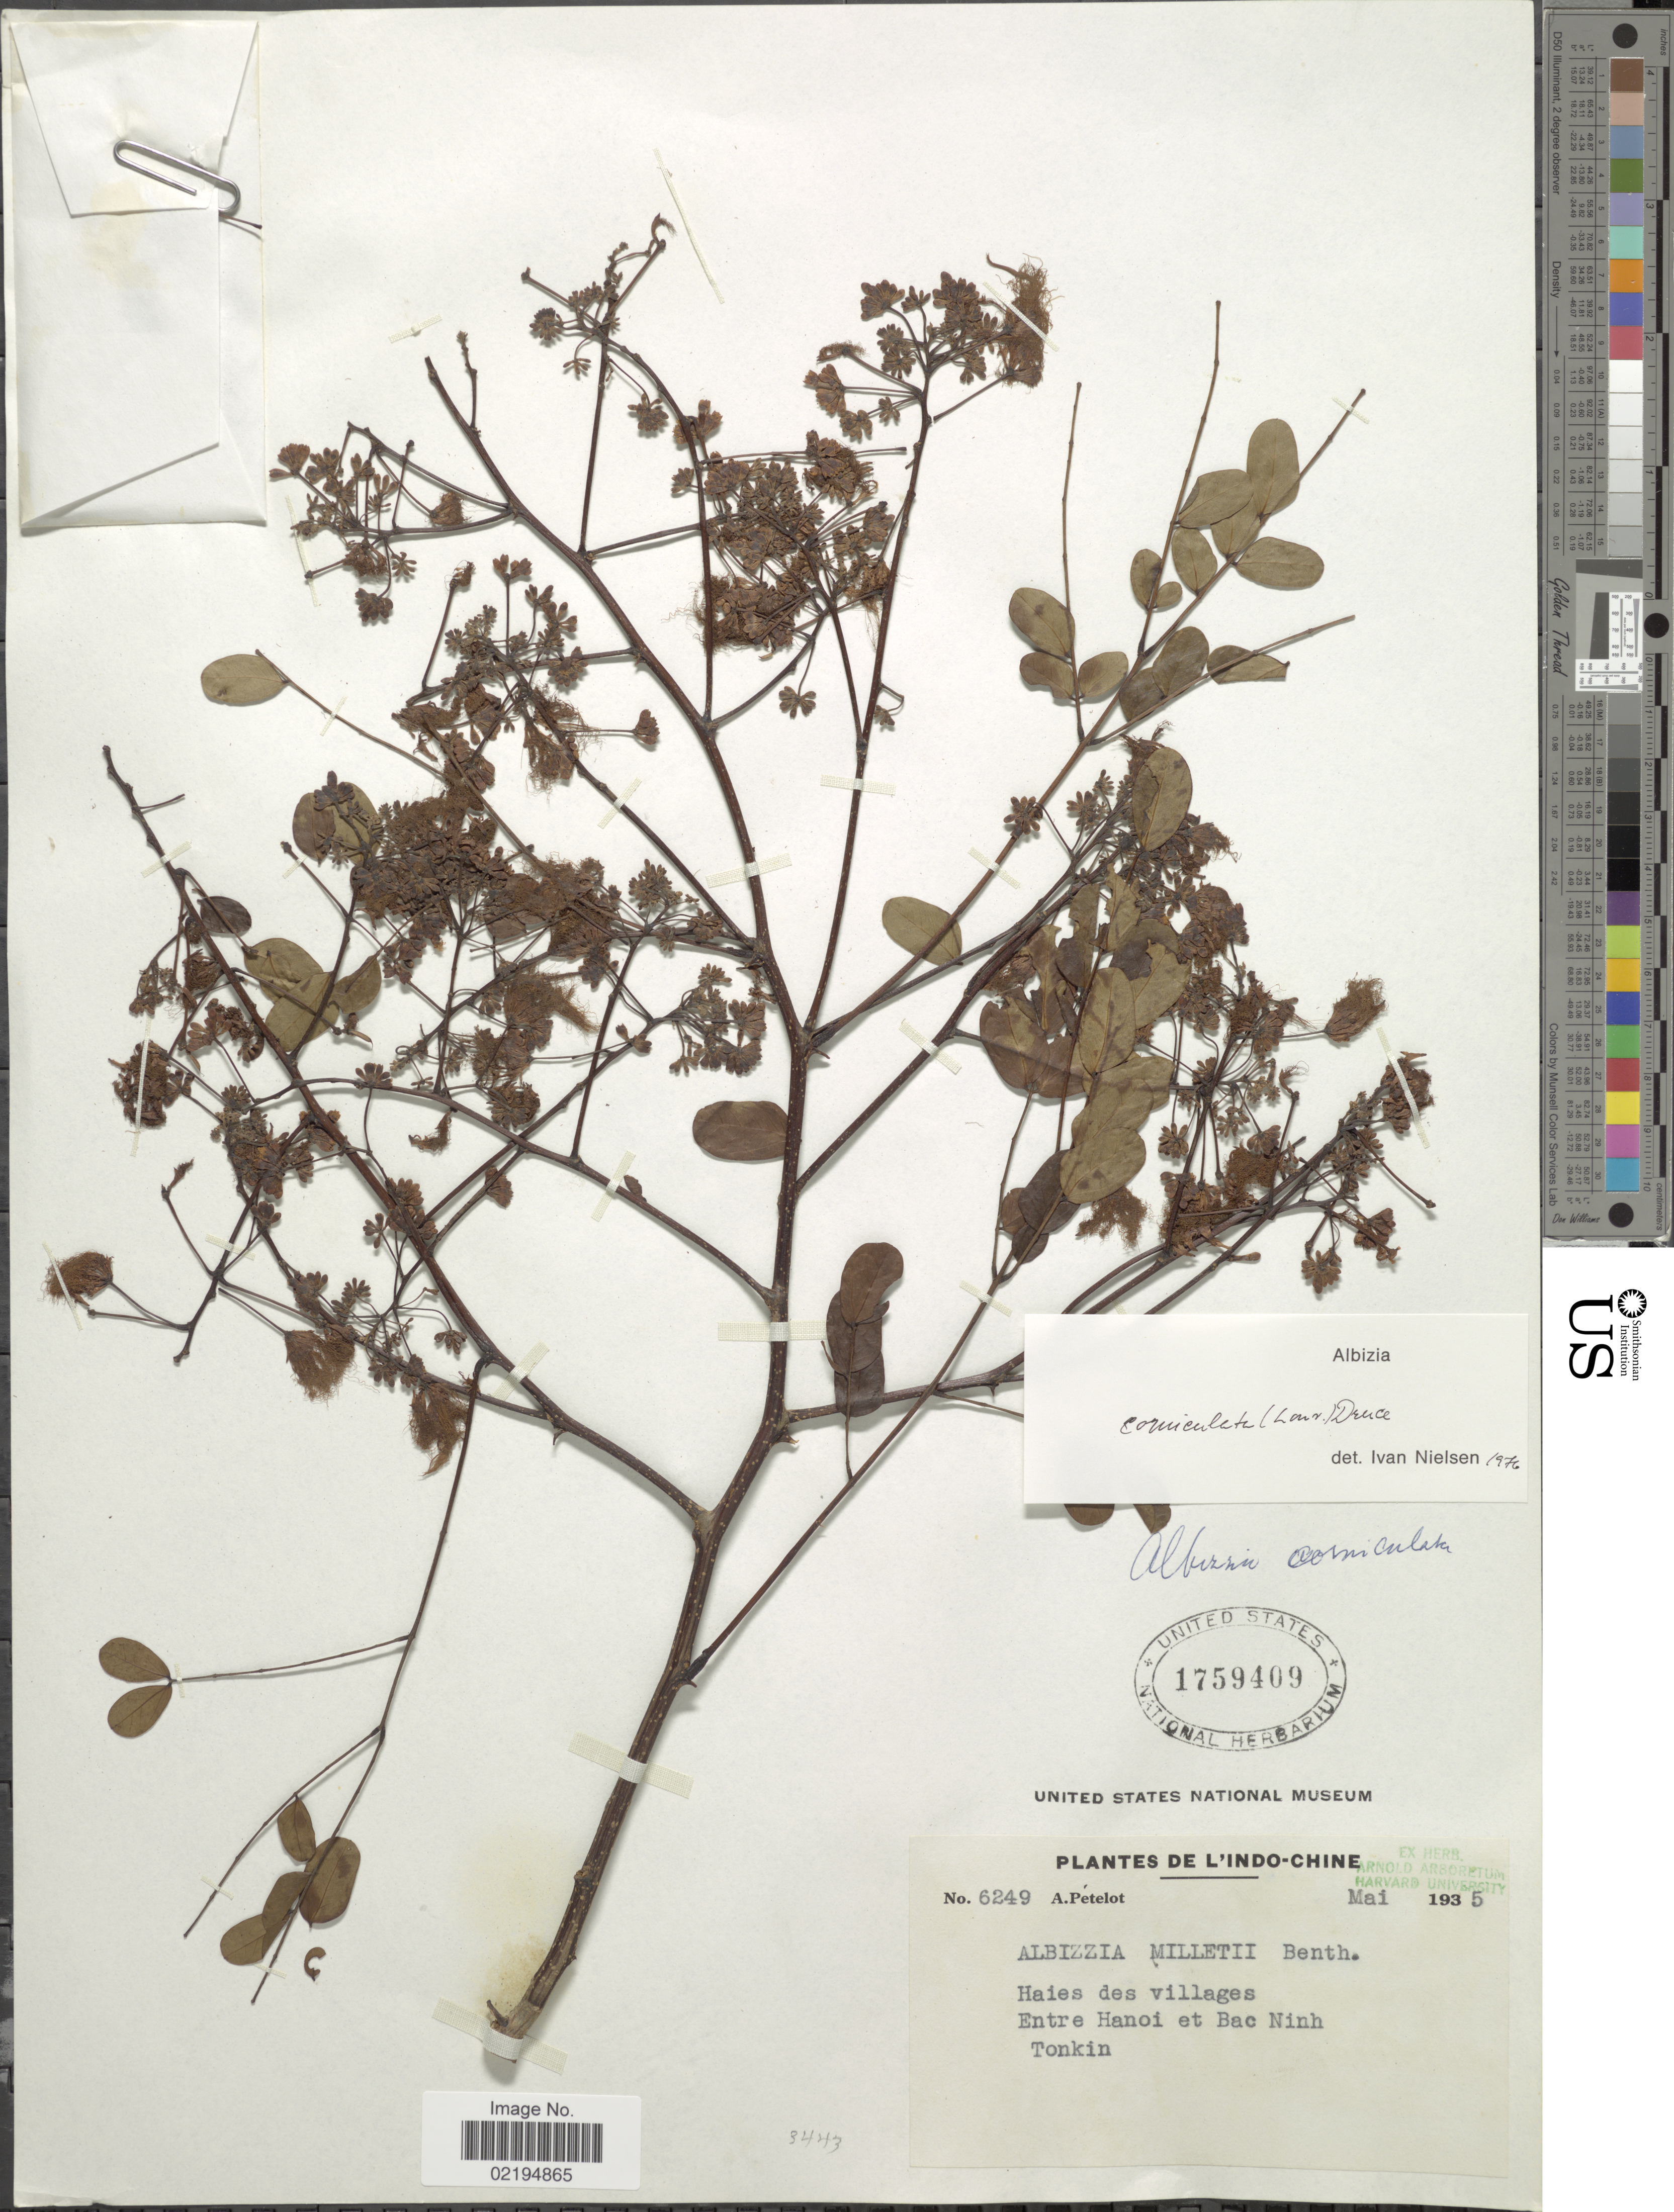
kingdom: Plantae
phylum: Tracheophyta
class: Magnoliopsida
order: Fabales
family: Fabaceae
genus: Albizia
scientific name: Albizia corniculata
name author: (Lour.) Druce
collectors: A. Petelot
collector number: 6249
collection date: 1935-05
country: Vietnam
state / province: Bac Ninh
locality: L'Indo-Chine, Haies des villages, Entre Hanoi et Bac Ninh, Tonkin.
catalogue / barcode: US 1759409